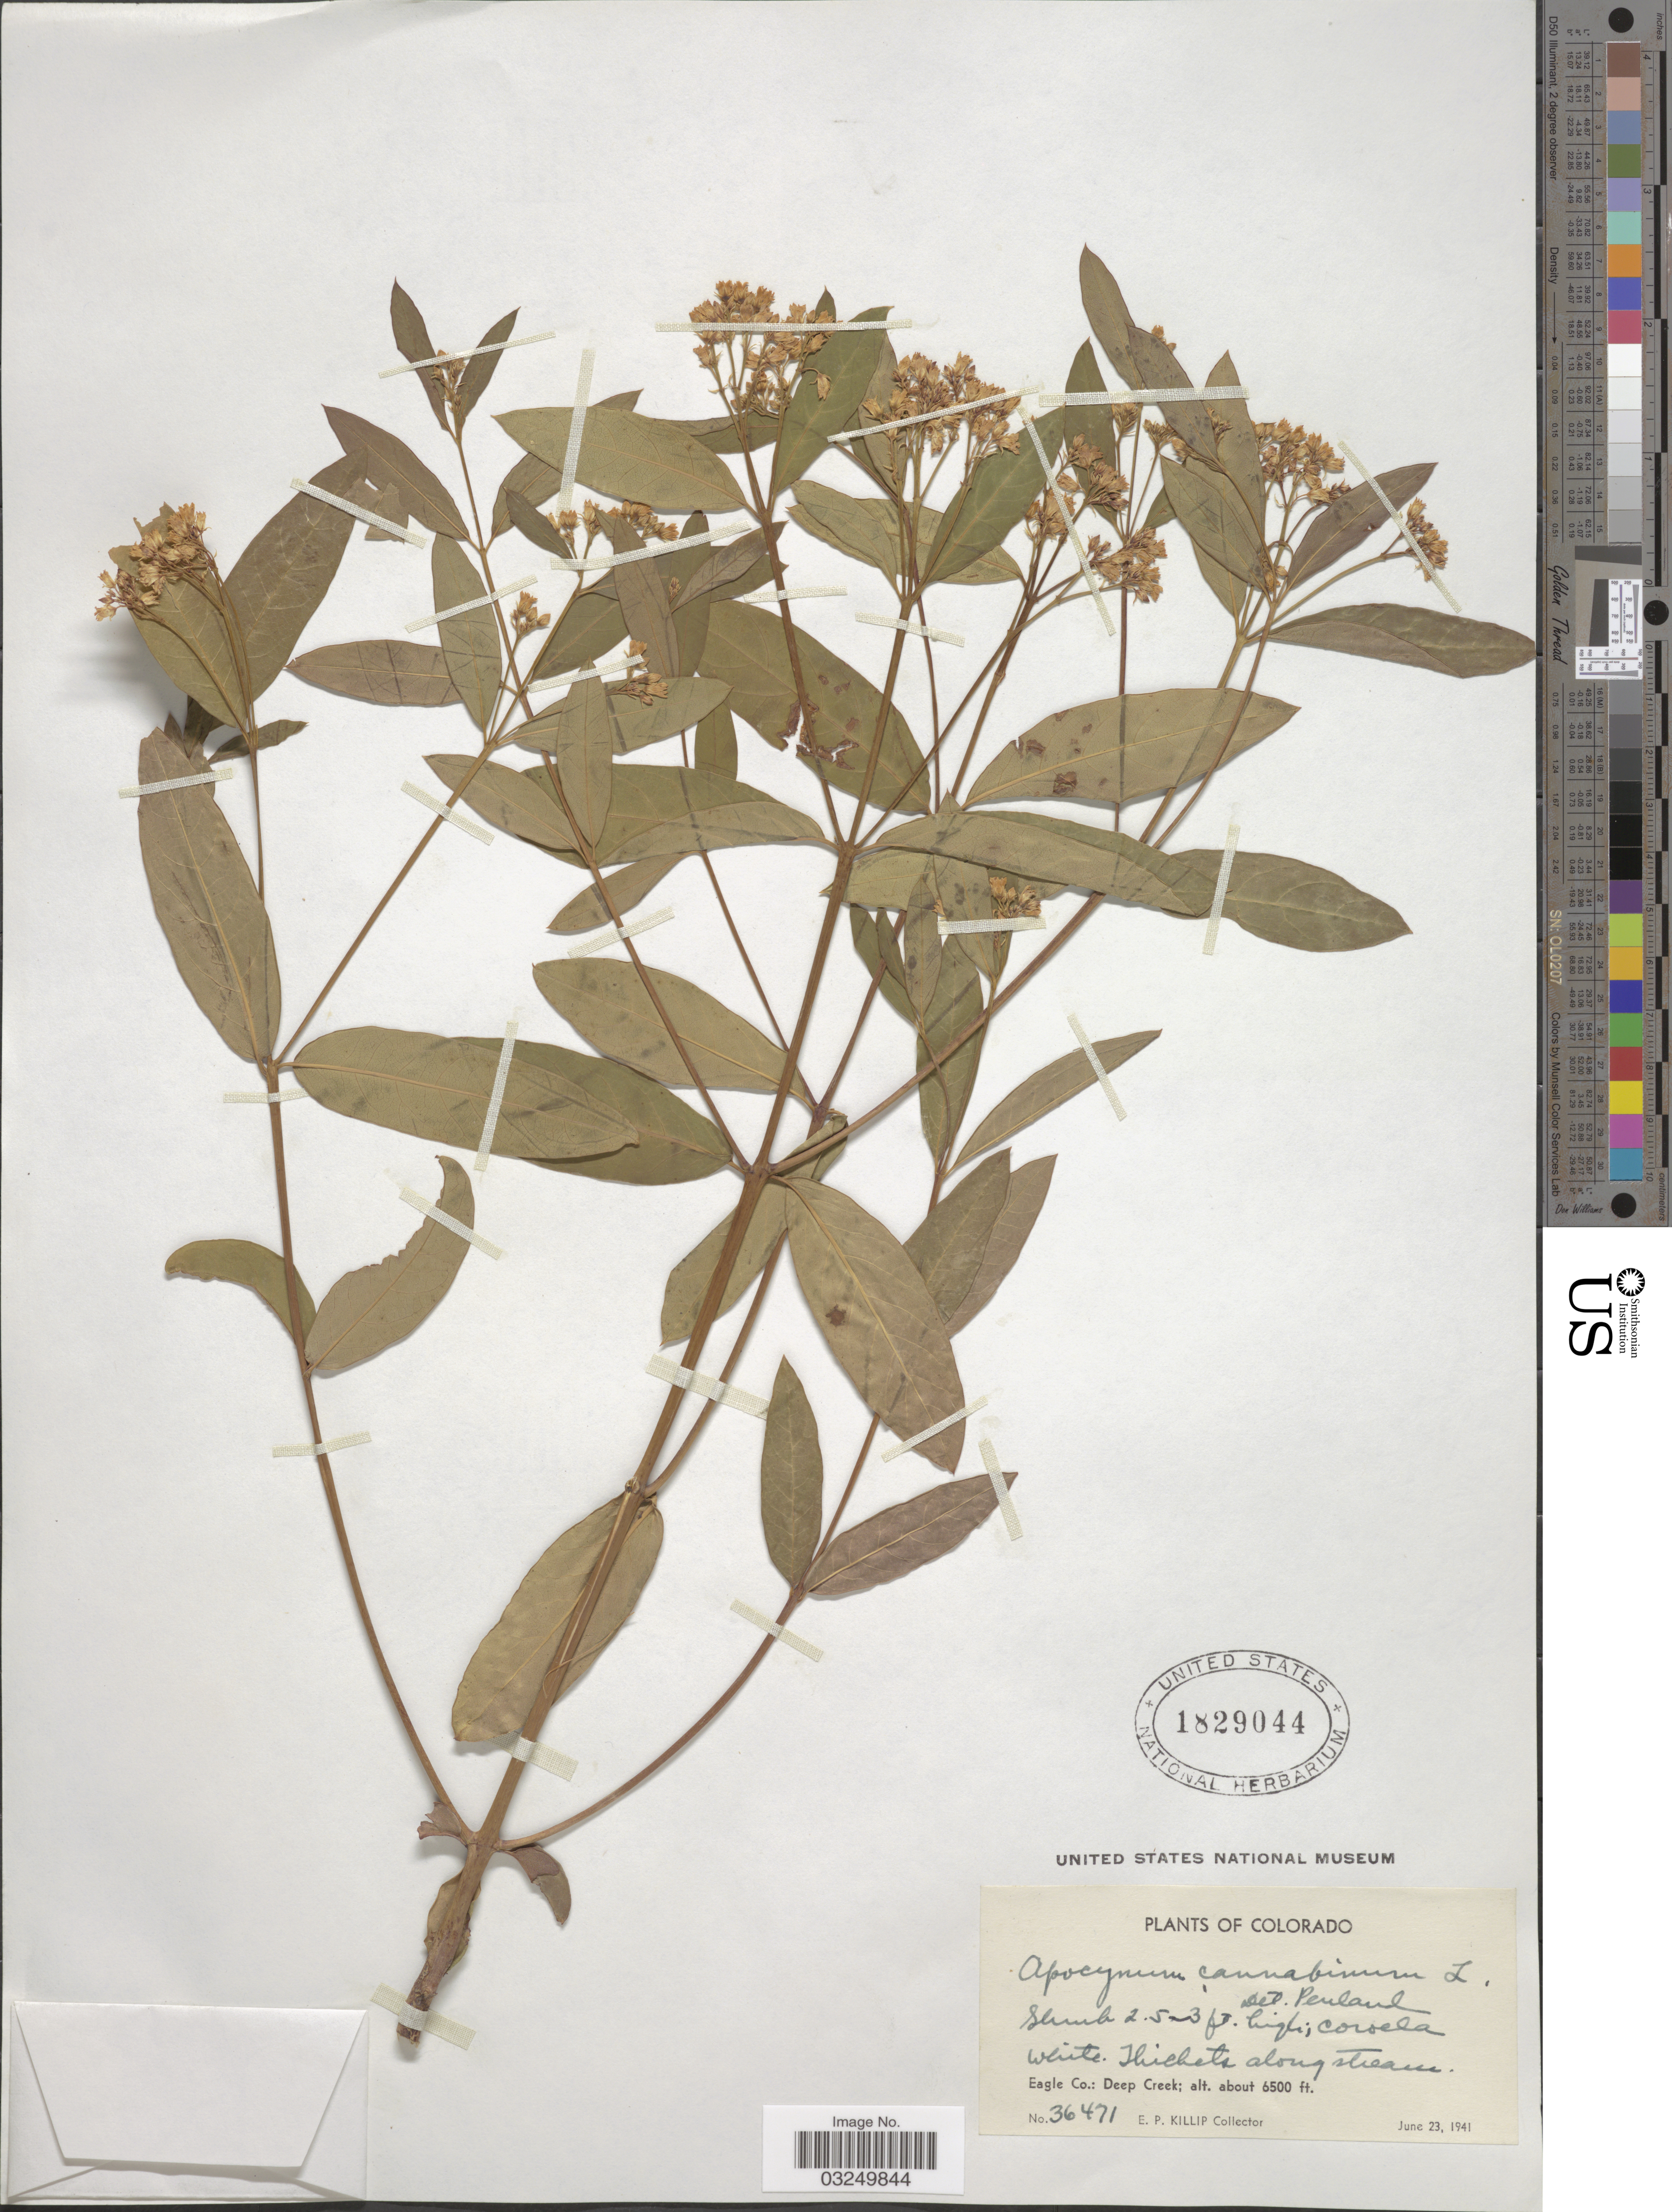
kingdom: Plantae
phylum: Tracheophyta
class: Magnoliopsida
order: Gentianales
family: Apocynaceae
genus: Apocynum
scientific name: Apocynum cannabinum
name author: L.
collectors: E. P. Killip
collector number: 36471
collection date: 1941-06-23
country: United States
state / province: Colorado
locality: Eagle Co.: Deep Creek.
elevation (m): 1981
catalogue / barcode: US 1829044